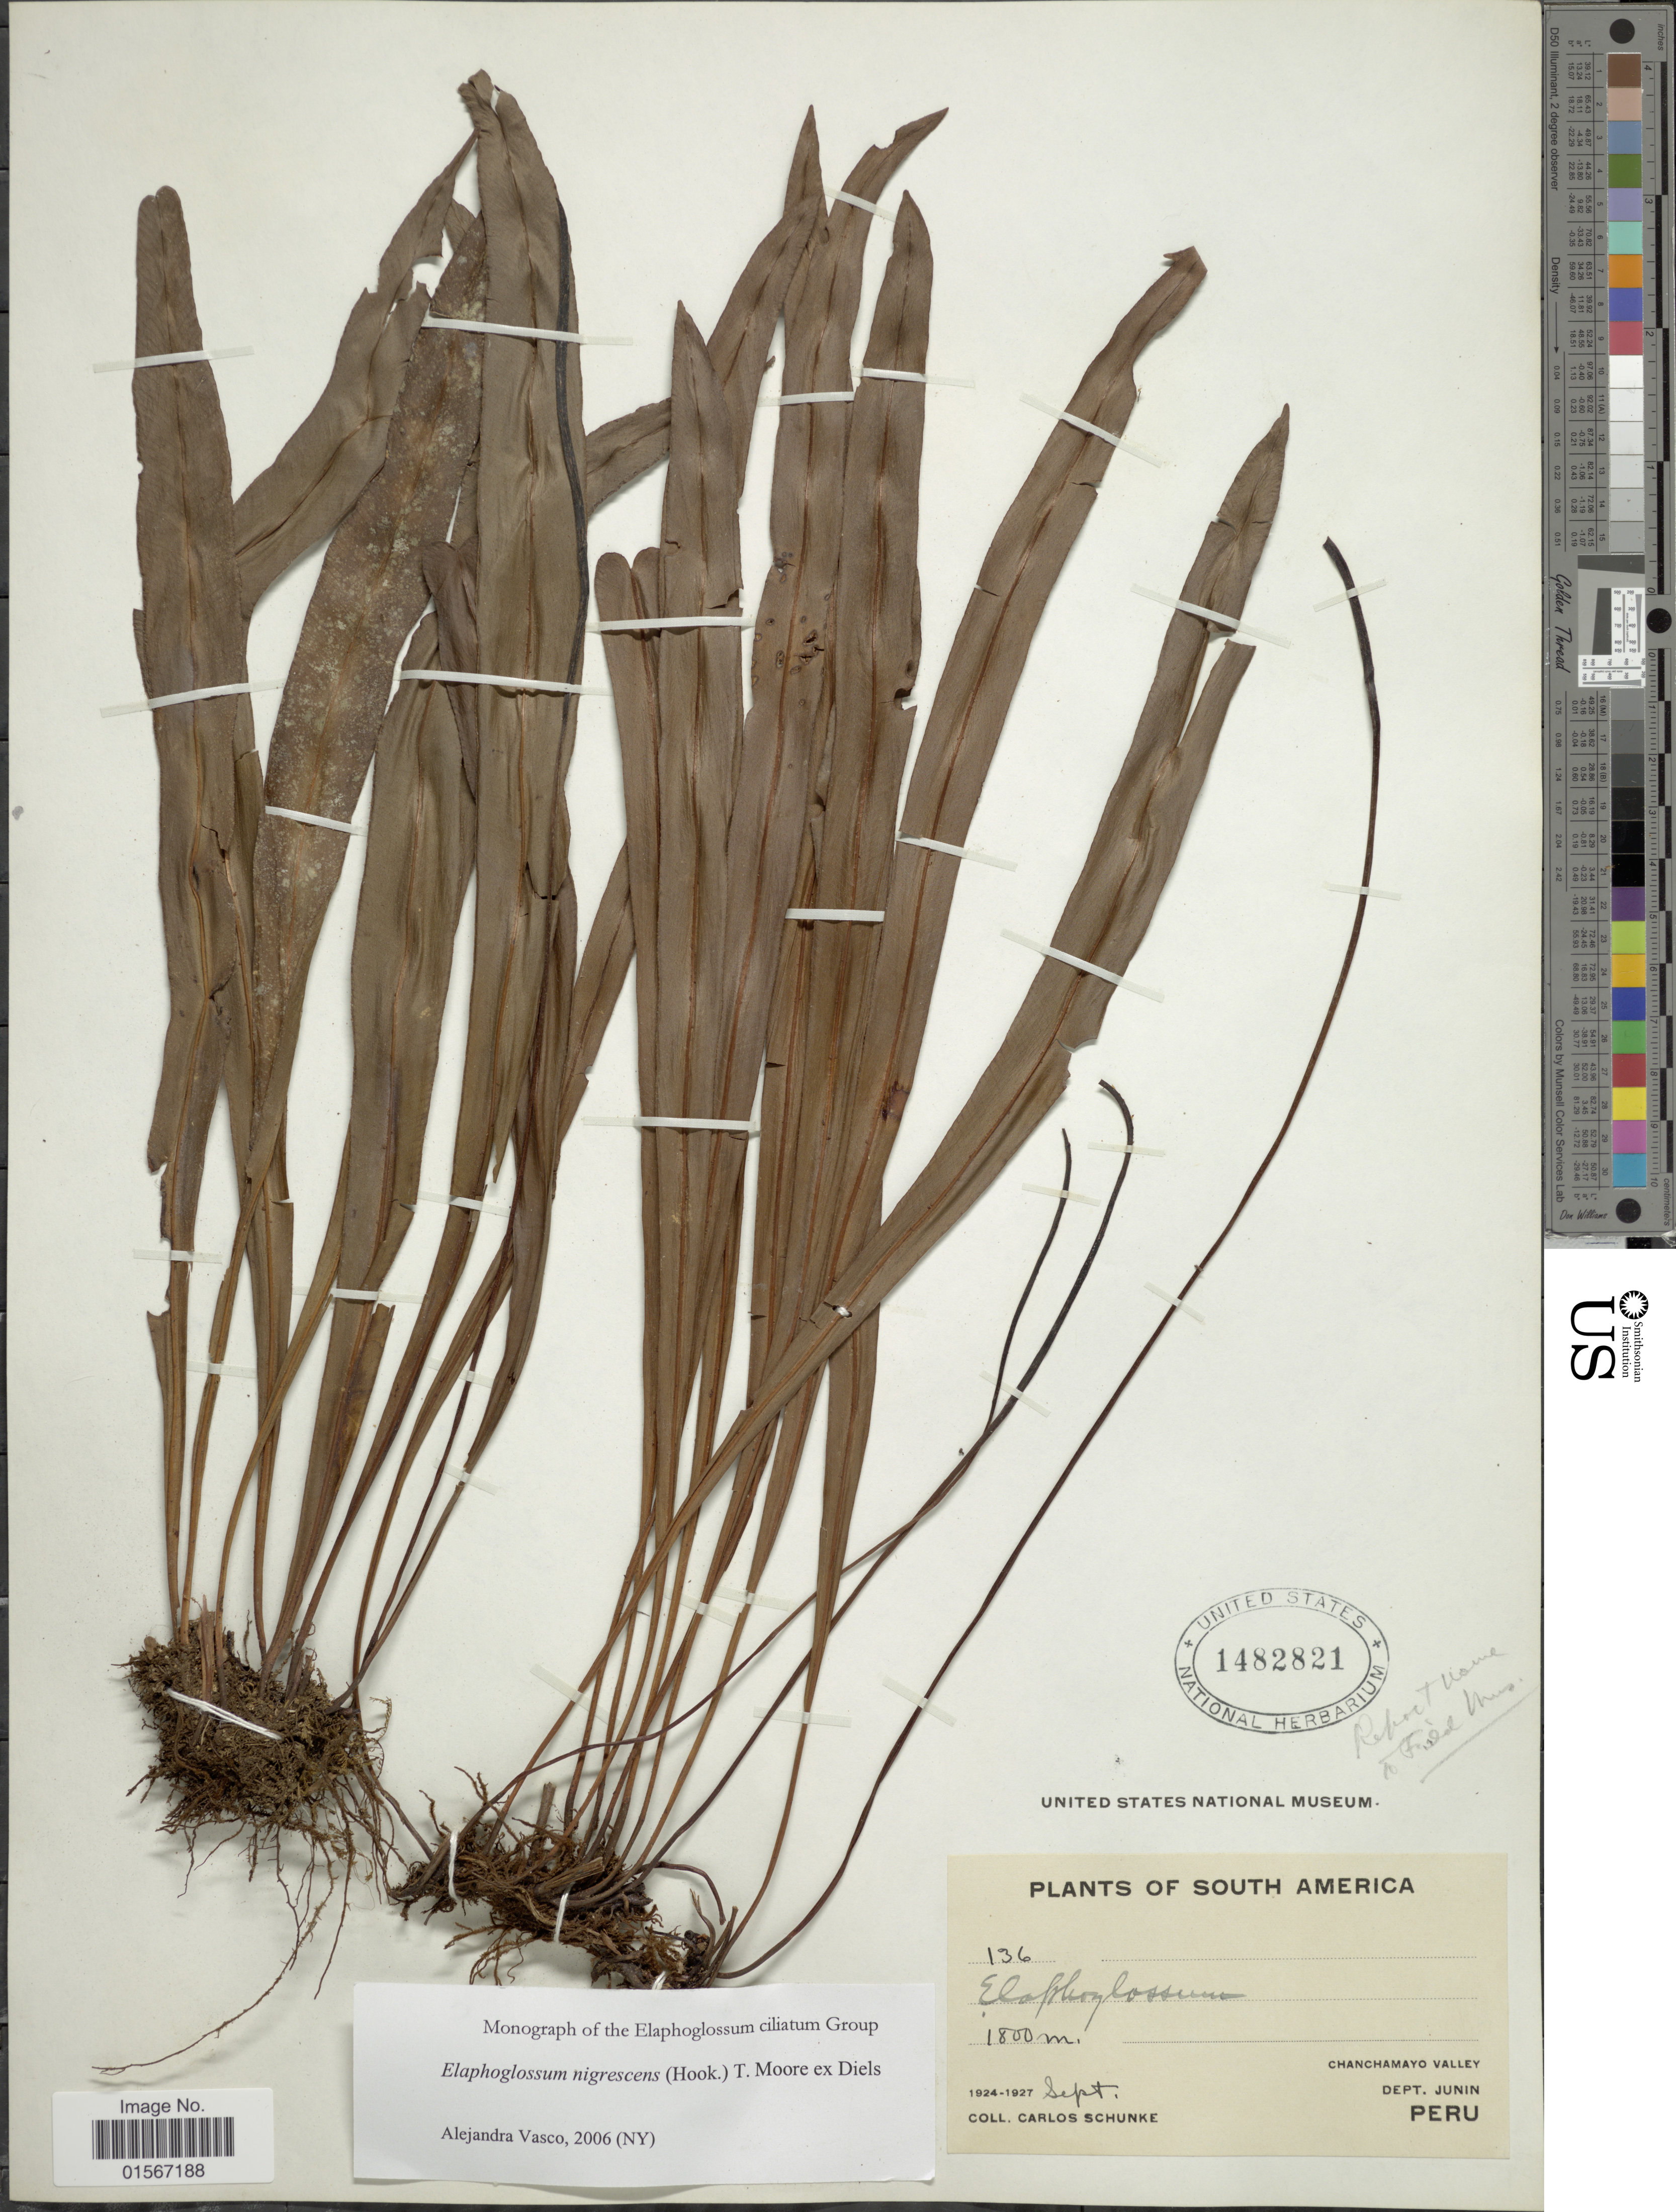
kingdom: Plantae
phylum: Tracheophyta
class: Polypodiopsida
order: Polypodiales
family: Dryopteridaceae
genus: Elaphoglossum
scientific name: Elaphoglossum nigrescens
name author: (Hook.) T. Moore ex Diels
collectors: C. Schunke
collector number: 136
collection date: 1924-09/1927-09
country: Peru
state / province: Junín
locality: South America, Chanchamayo Valley, dept. Junin, Peru.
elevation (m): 1800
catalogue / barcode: US 1482821